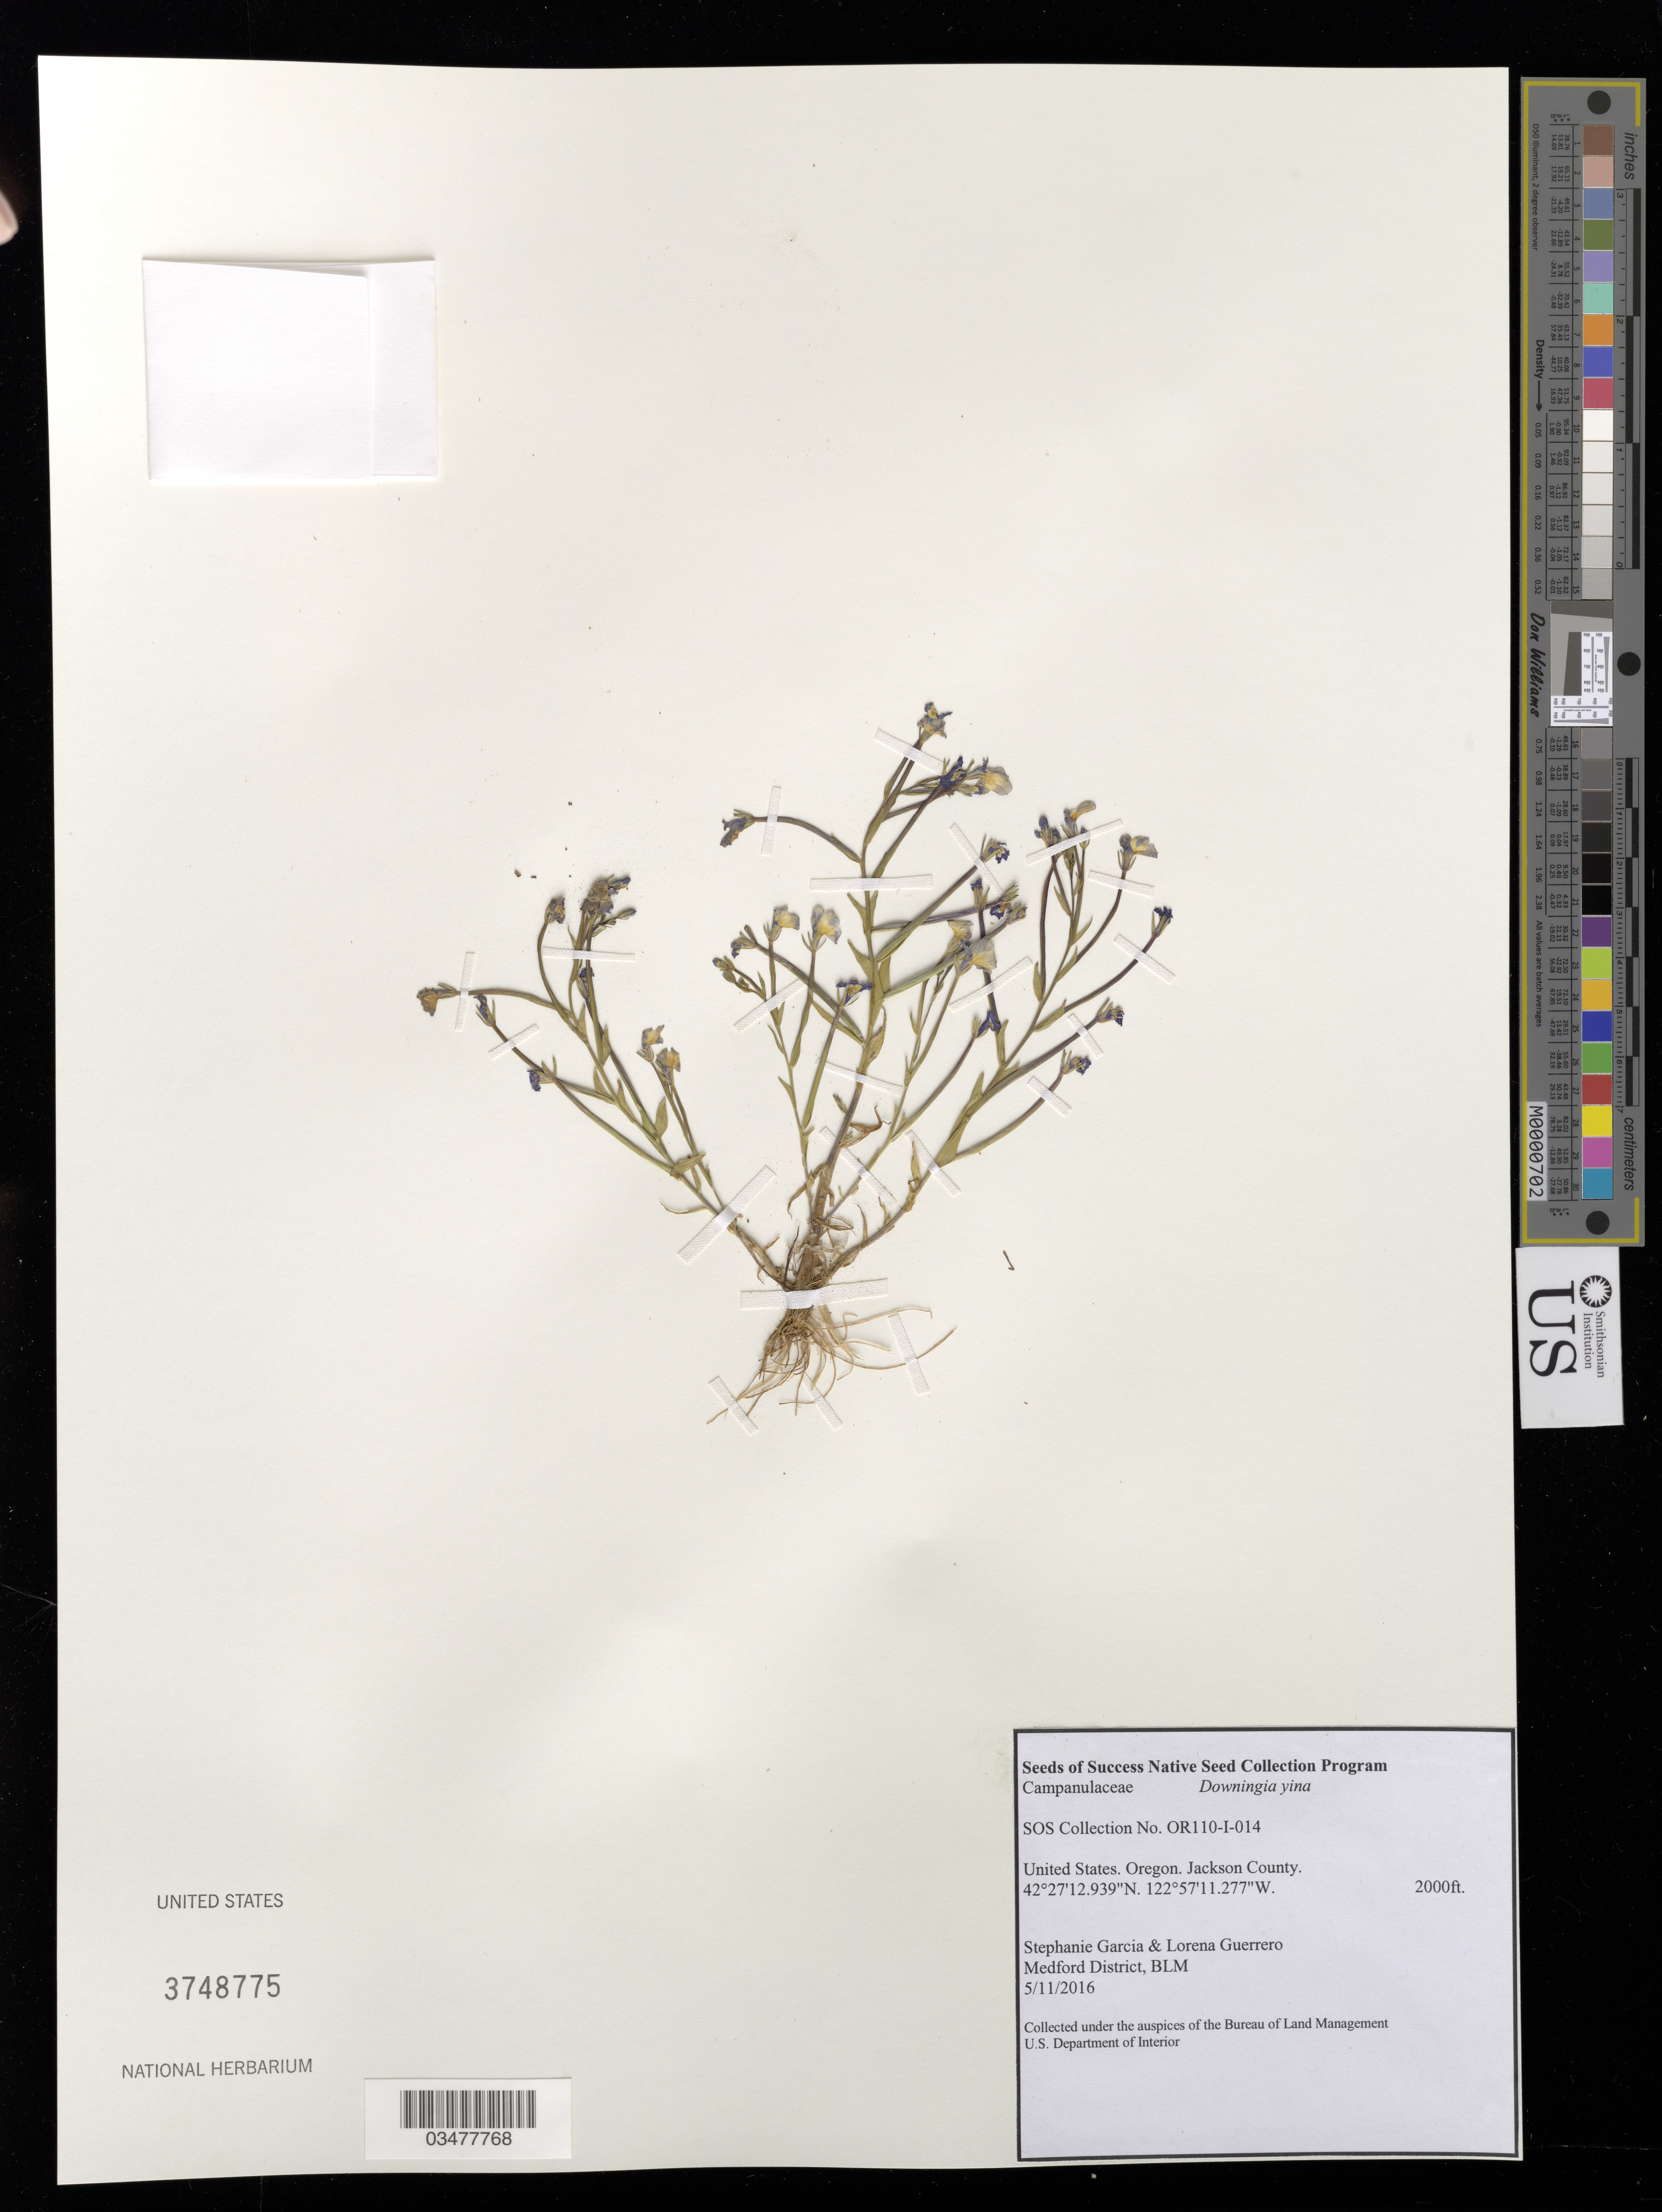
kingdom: Plantae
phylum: Tracheophyta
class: Magnoliopsida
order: Asterales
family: Campanulaceae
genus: Downingia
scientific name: Downingia yina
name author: Applegate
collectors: S. Garcia & Guerrero, L.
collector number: OR110-I-014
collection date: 2016-05-11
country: United States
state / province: Oregon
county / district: Jackson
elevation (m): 610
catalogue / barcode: US 3748775